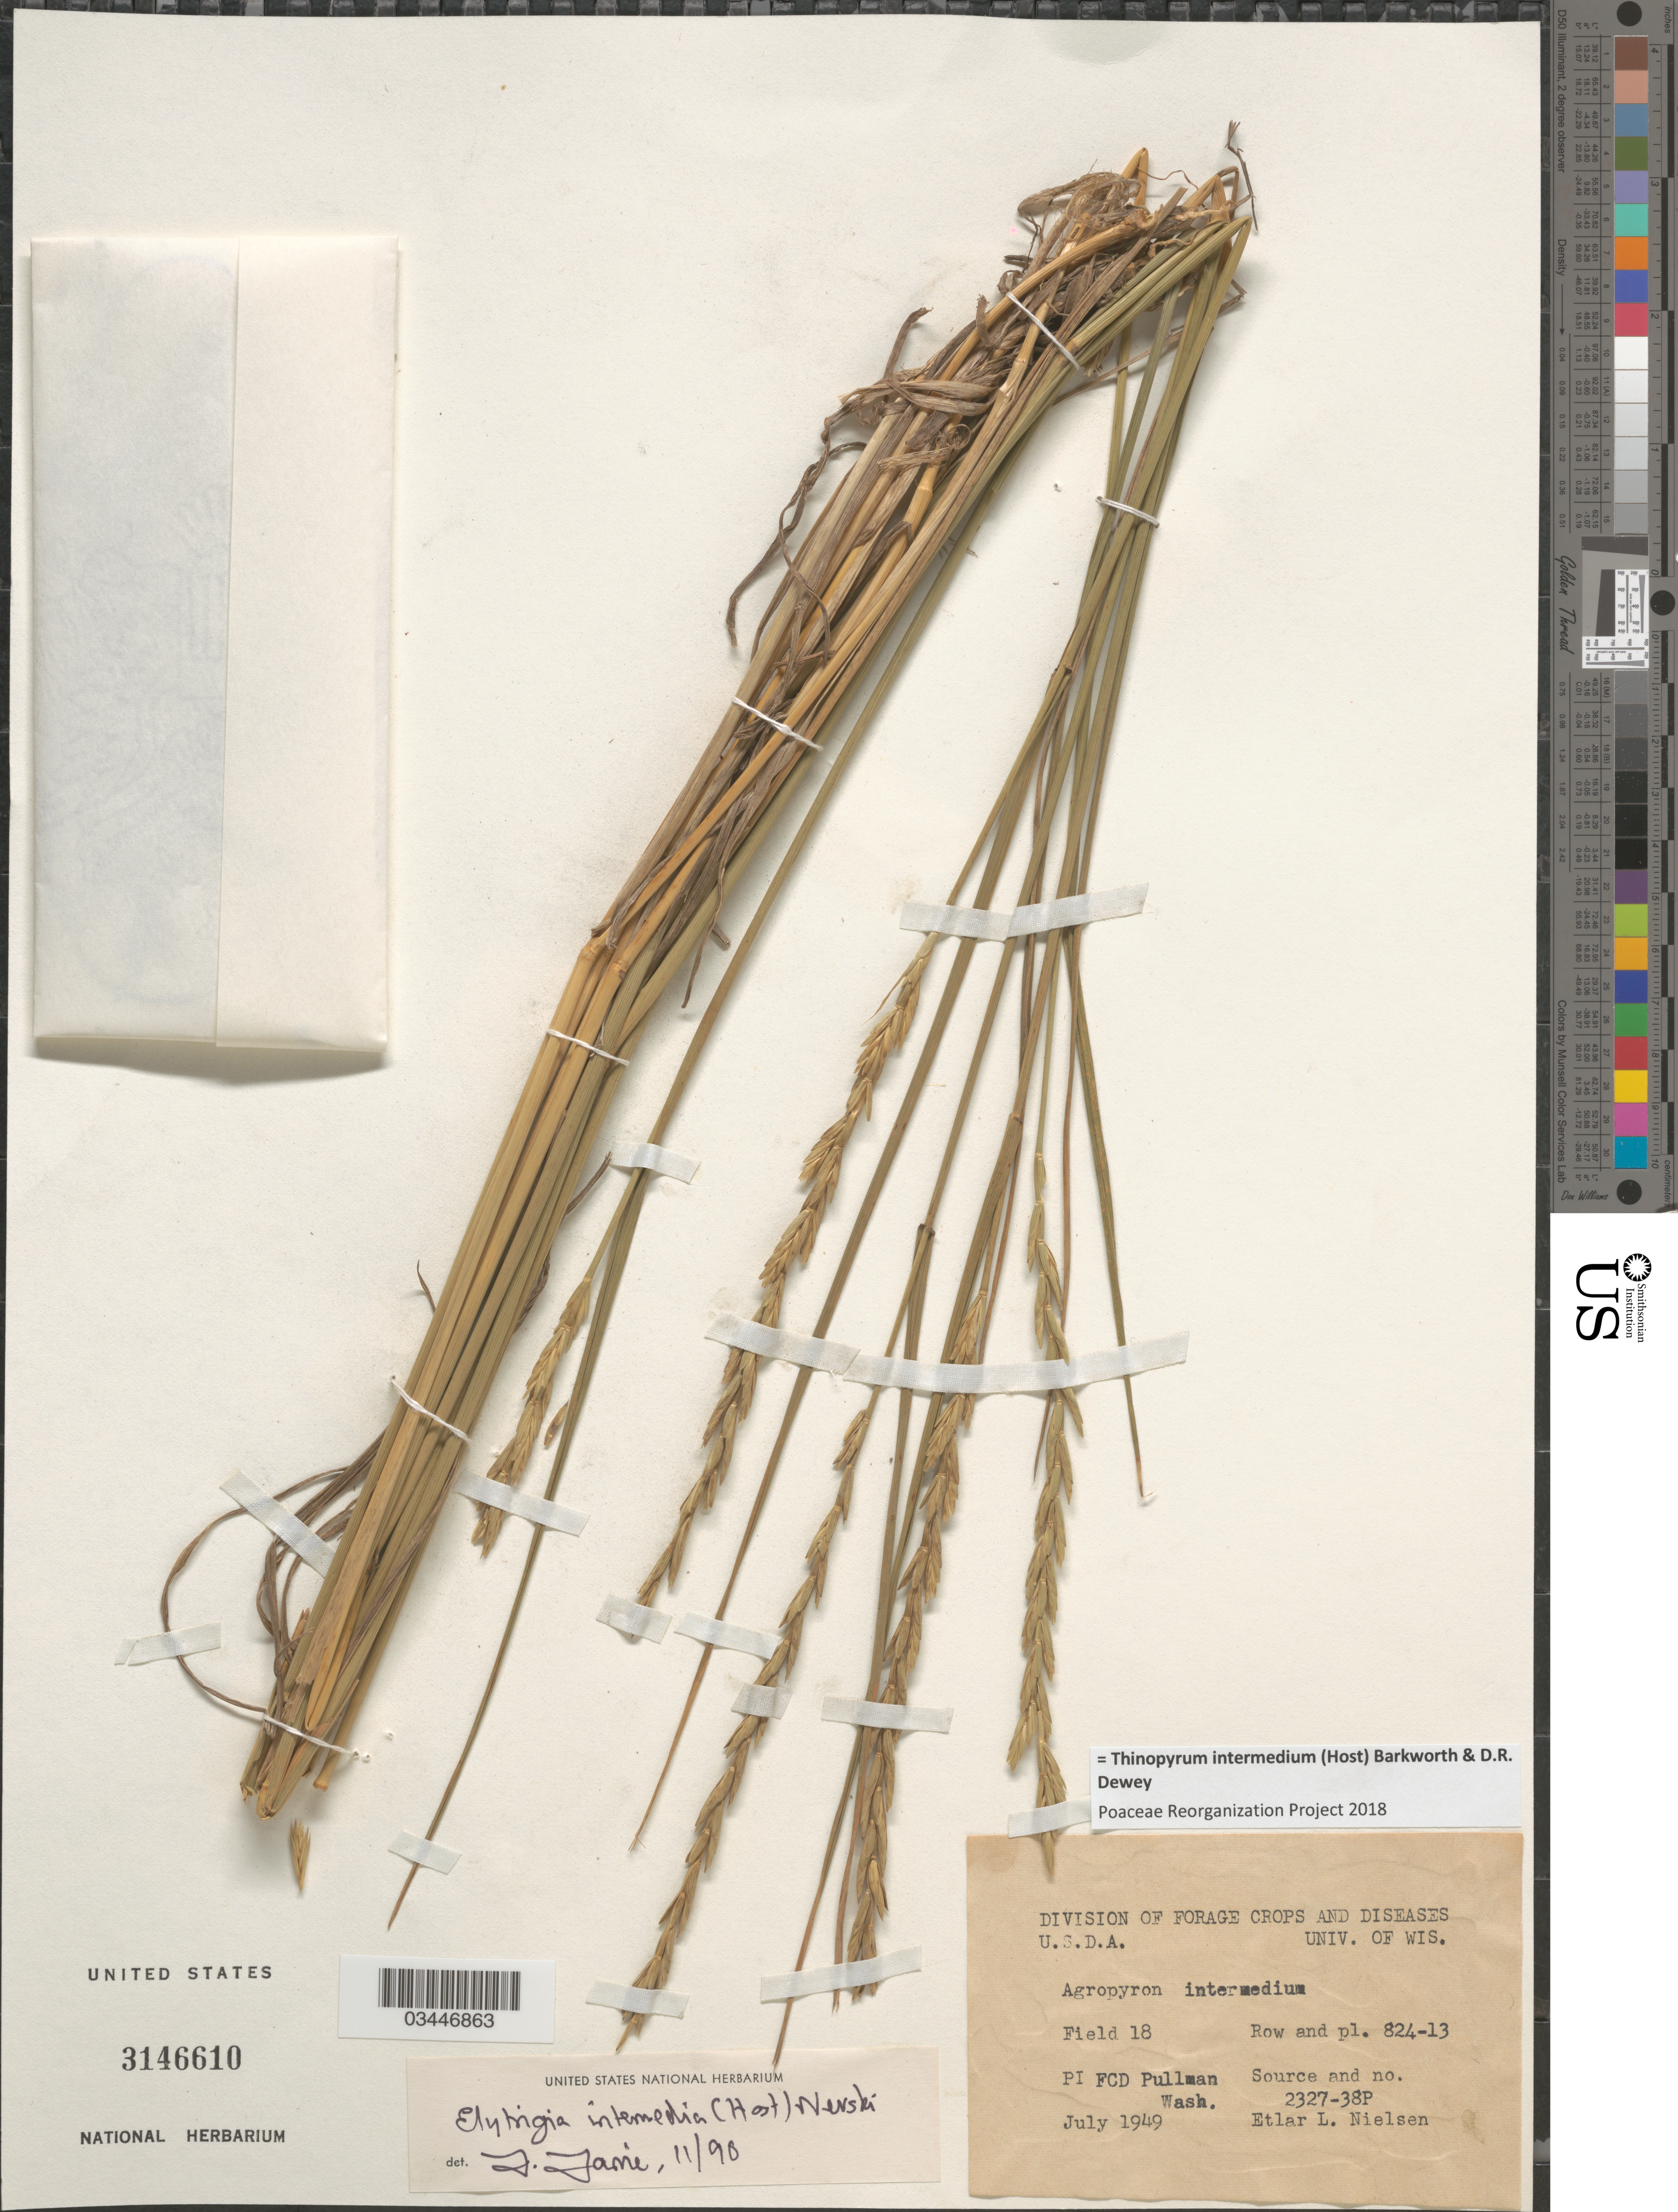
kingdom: Plantae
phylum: Tracheophyta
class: Liliopsida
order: Poales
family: Poaceae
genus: Aegilops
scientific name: Aegilops sp.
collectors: E. L. Nielsen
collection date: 1949-07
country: United States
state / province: Washington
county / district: Whitman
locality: Field 18 Row and pl. 824-13. FCD Pullman.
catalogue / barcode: US 3146610